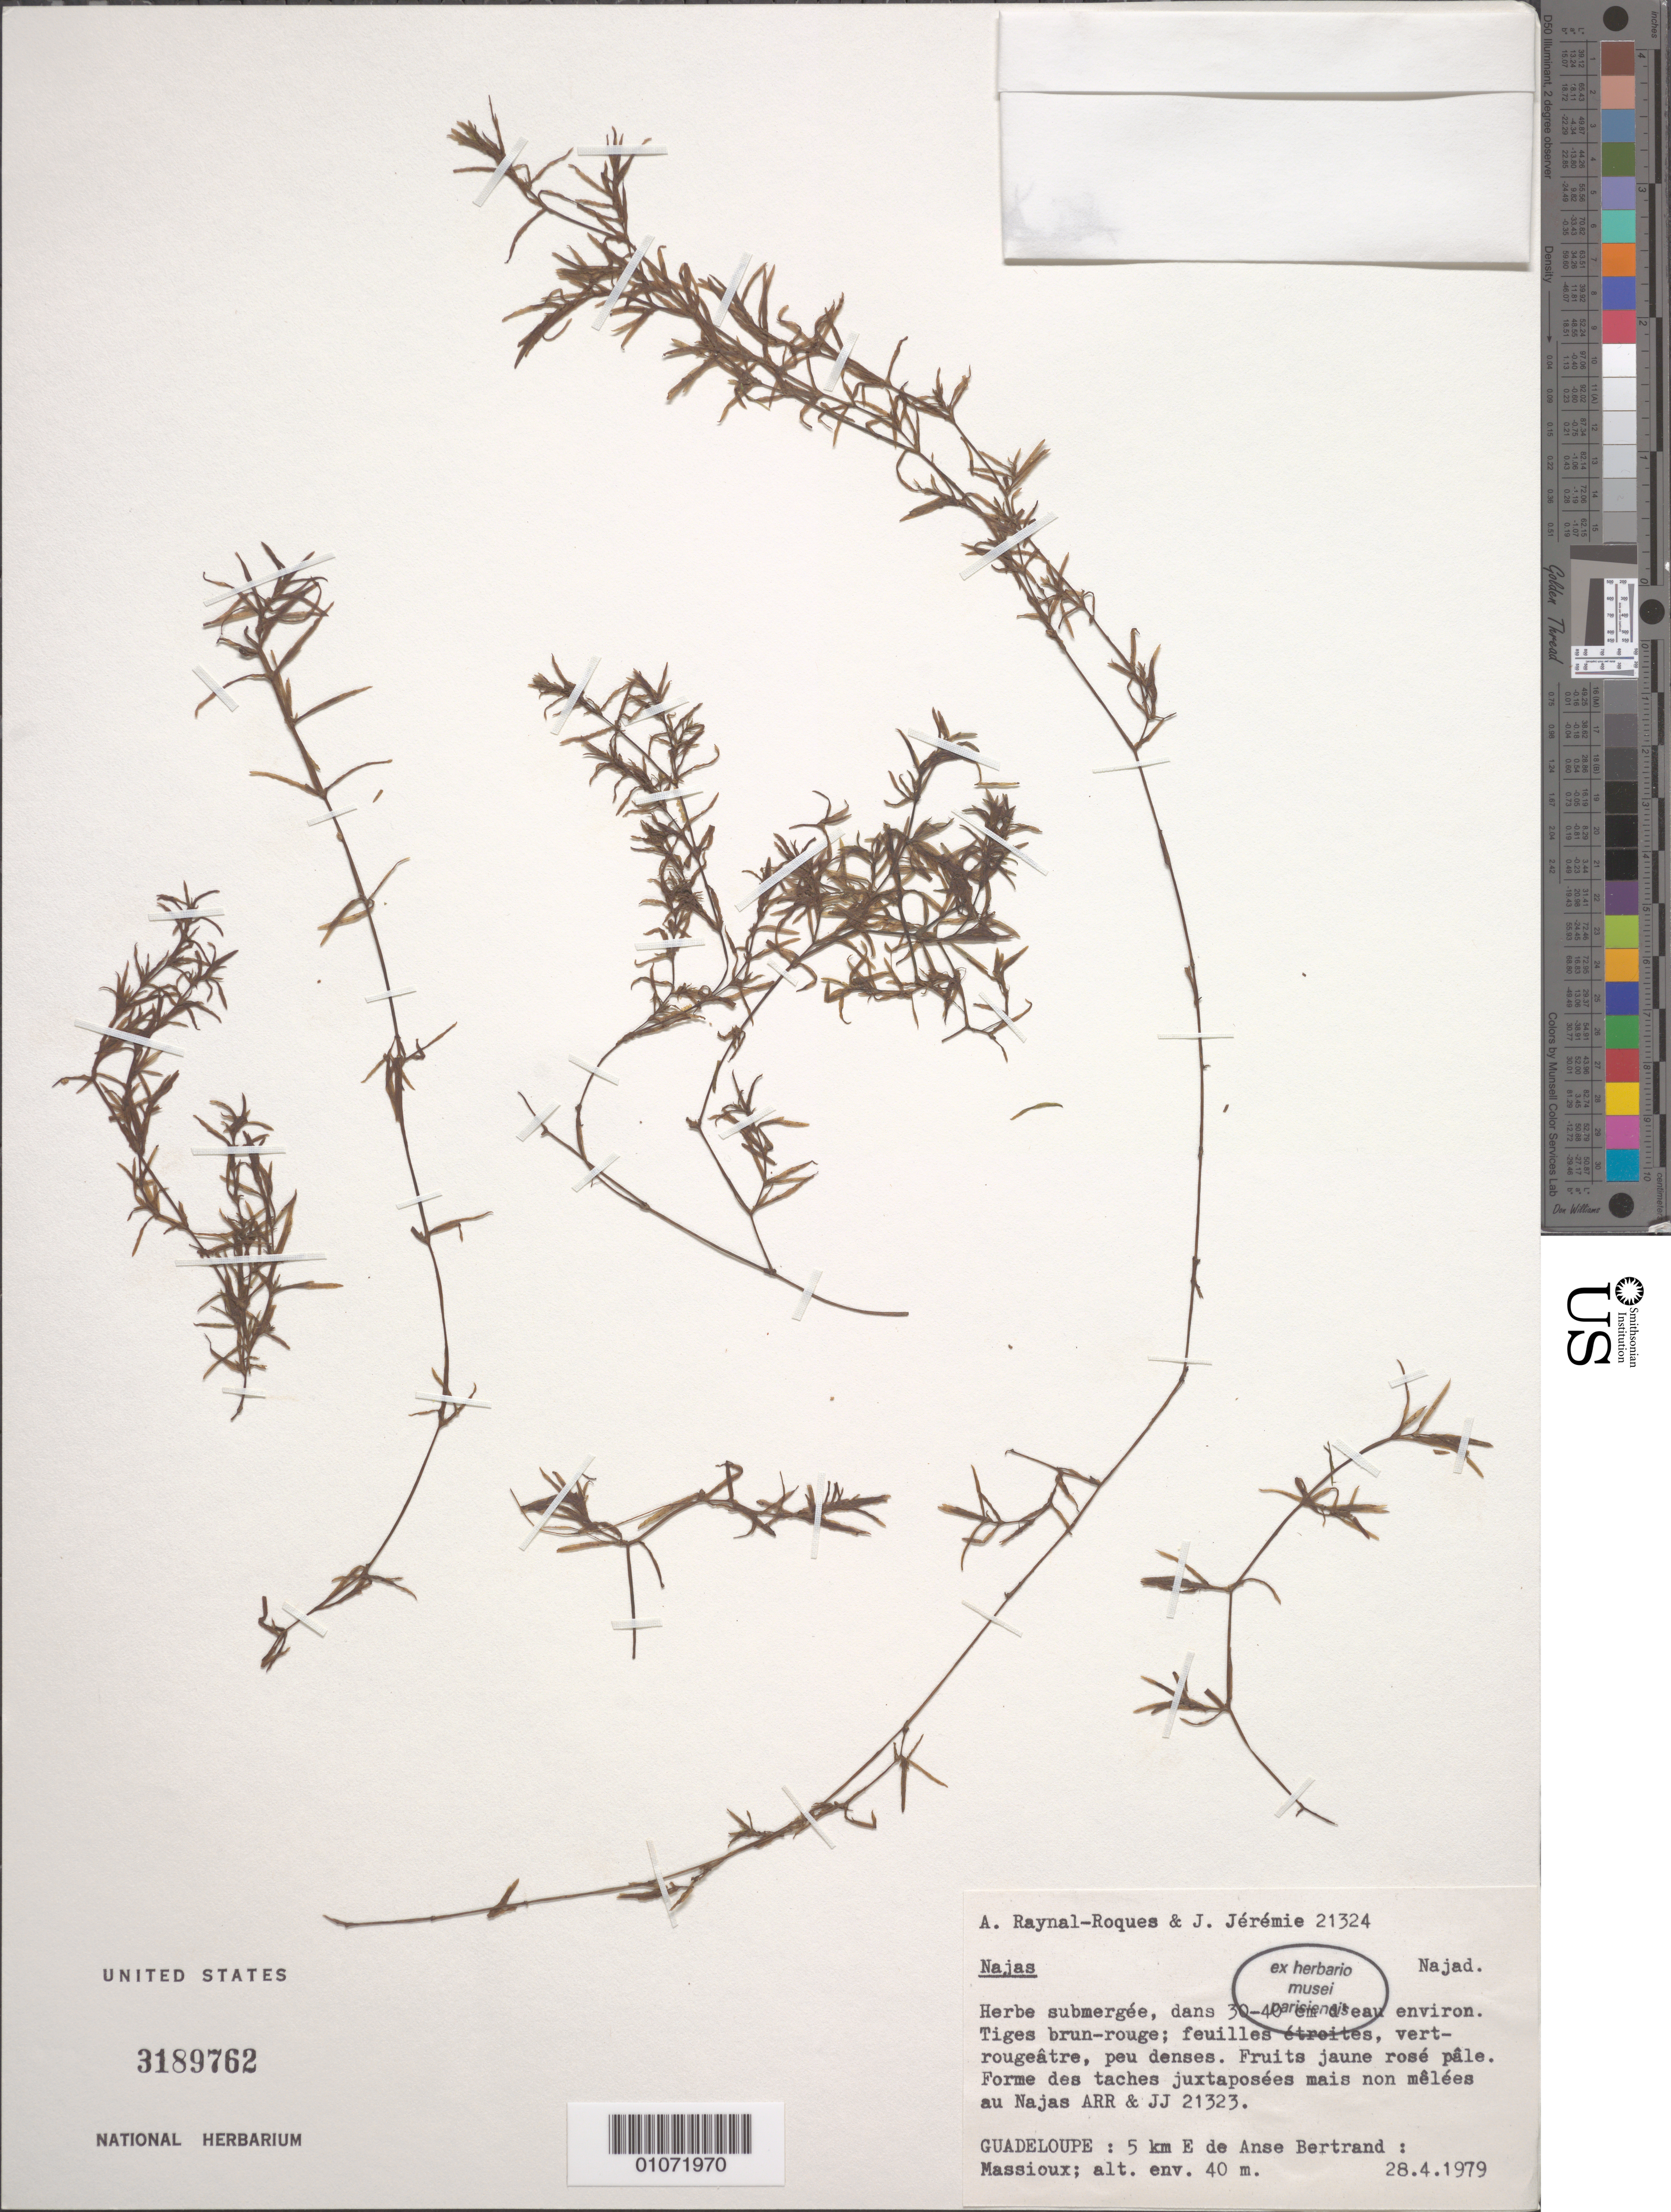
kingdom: Plantae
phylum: Tracheophyta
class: Liliopsida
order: Alismatales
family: Hydrocharitaceae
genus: Najas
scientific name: Najas sp.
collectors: A. M. Raynal & J. Jérémie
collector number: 21324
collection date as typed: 28 Apr 1979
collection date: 1979-04-28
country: Guadeloupe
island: Grande Terre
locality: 5 km E de Anse Bertrand: Massioux.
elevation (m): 40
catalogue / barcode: US 3189762